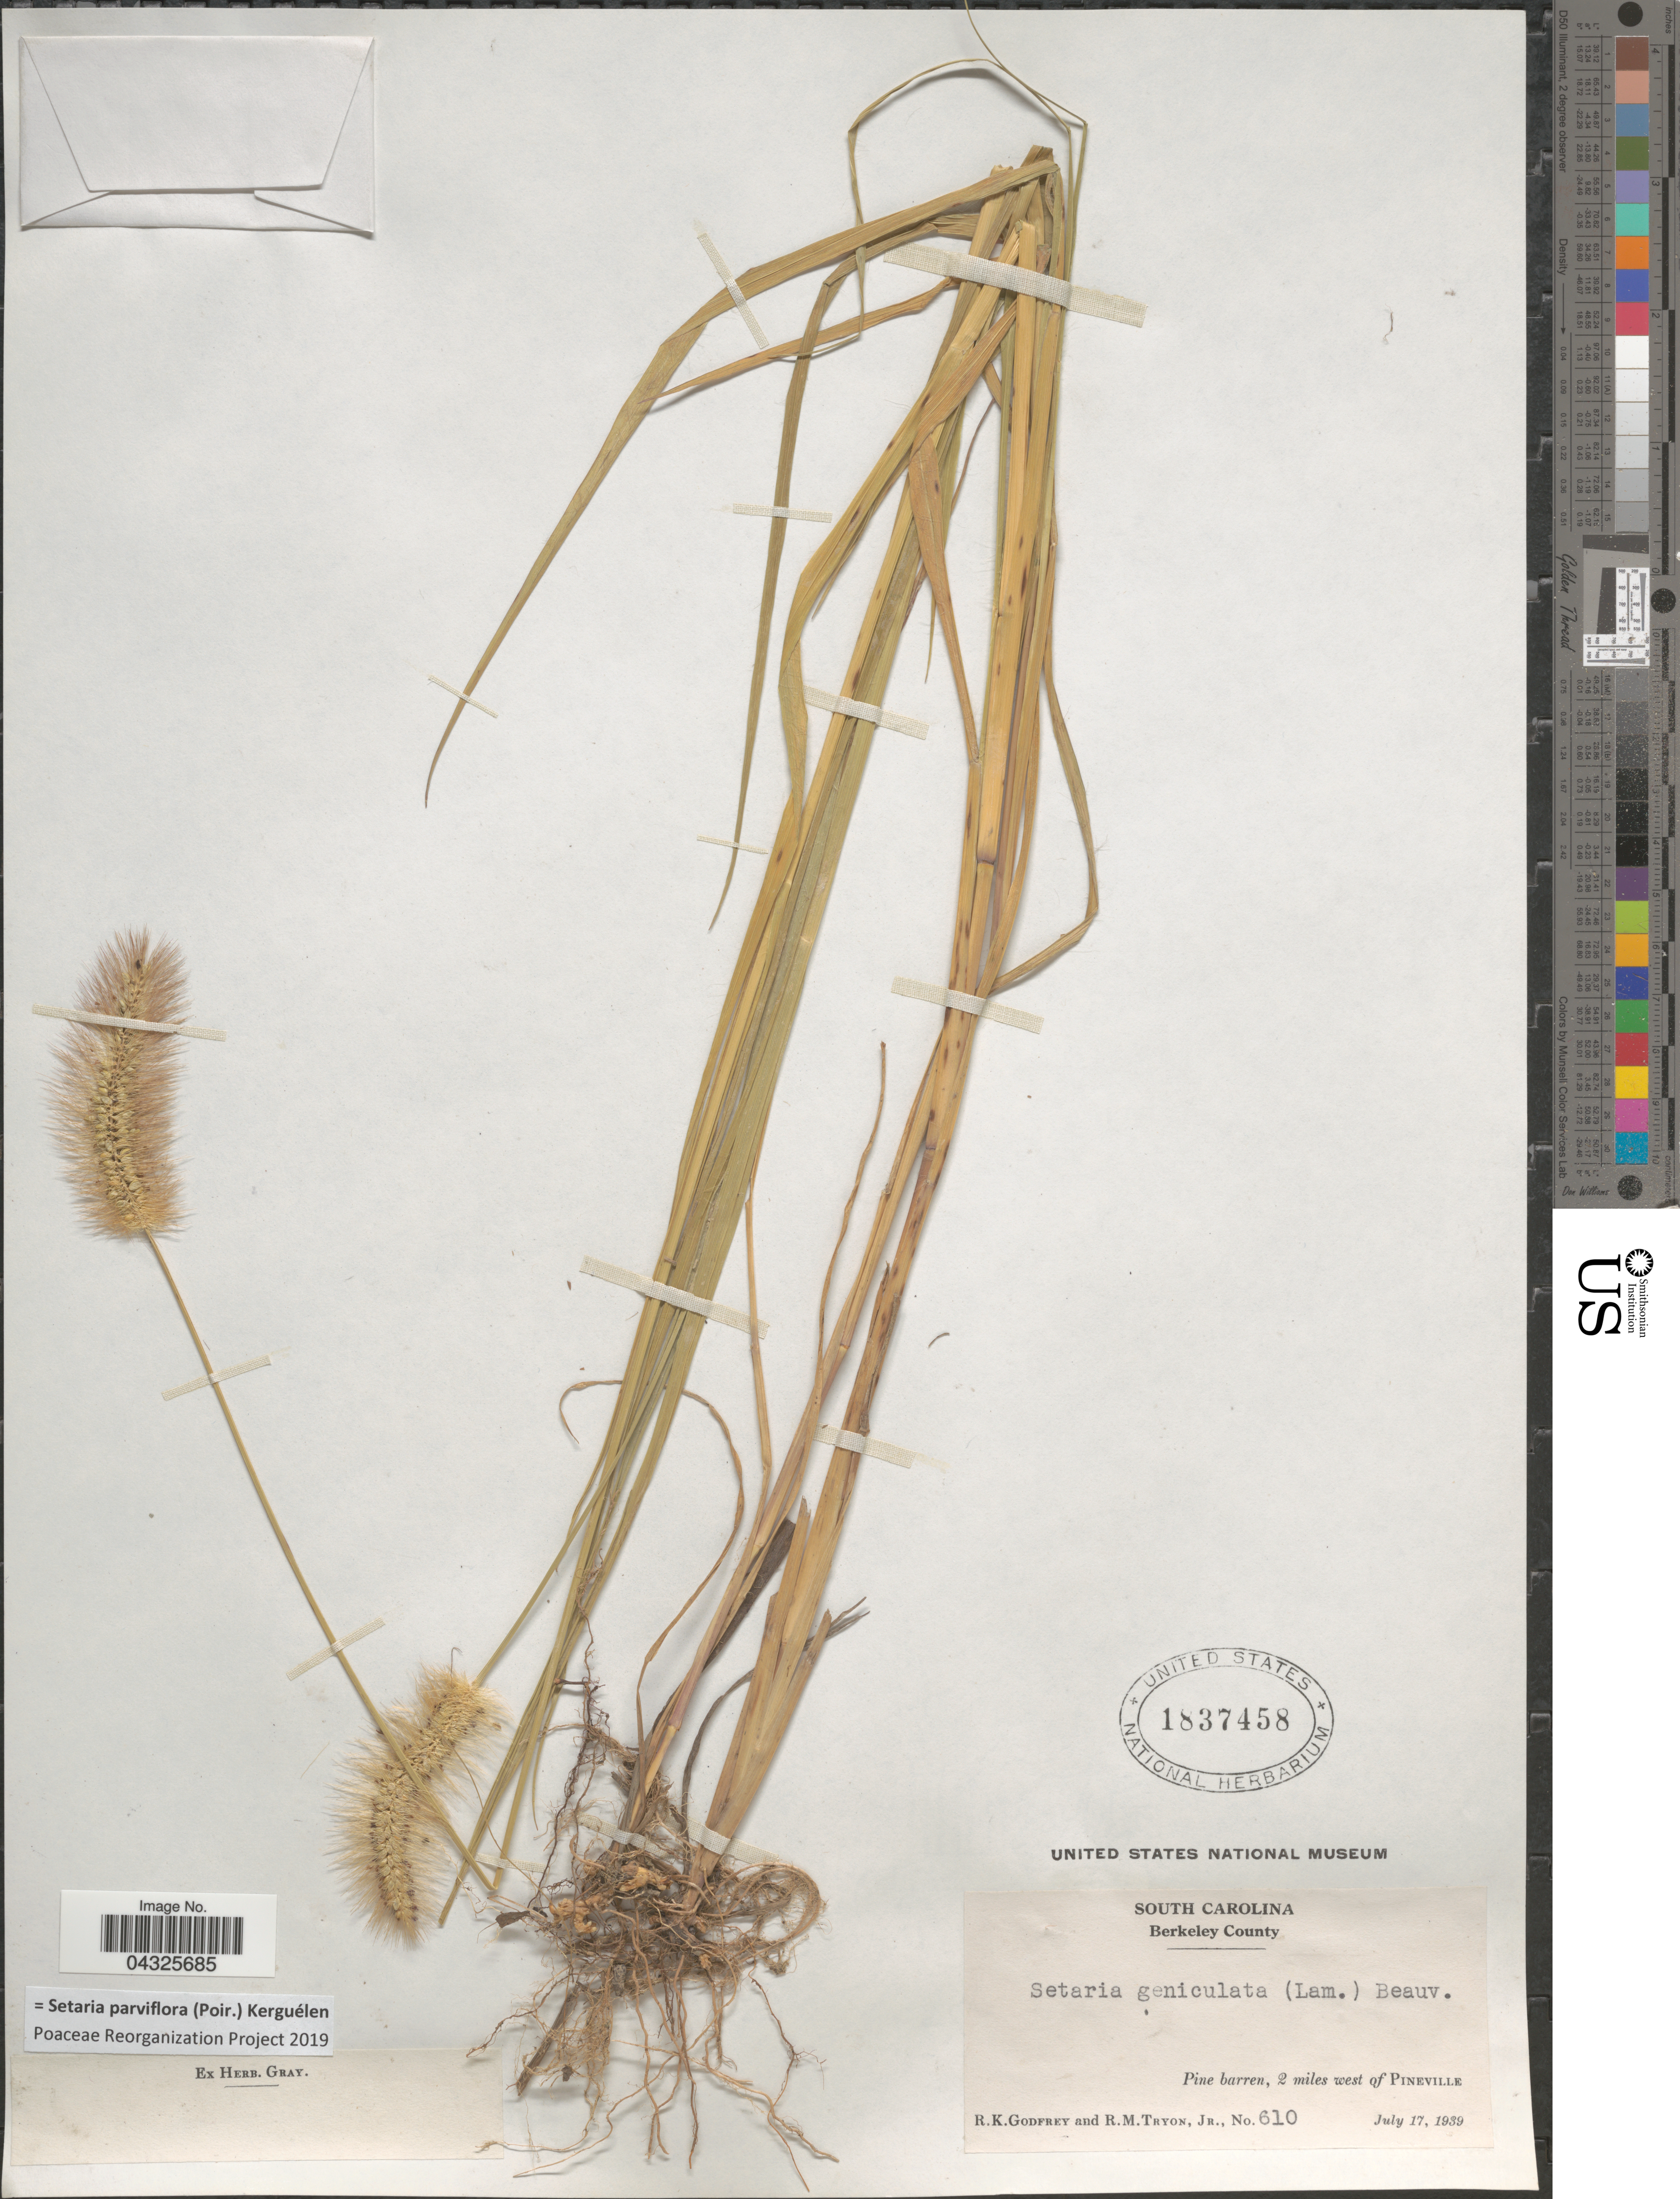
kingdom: Plantae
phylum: Tracheophyta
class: Liliopsida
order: Poales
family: Poaceae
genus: Setaria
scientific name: Setaria parviflora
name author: (Poir.) Kerguélen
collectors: R. K. Godfrey & R. Tryon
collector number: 610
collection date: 1939-07-17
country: United States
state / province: South Carolina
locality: Berkeley County. Pine barren, 2 miles west of Pineville.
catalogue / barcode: US 1837458